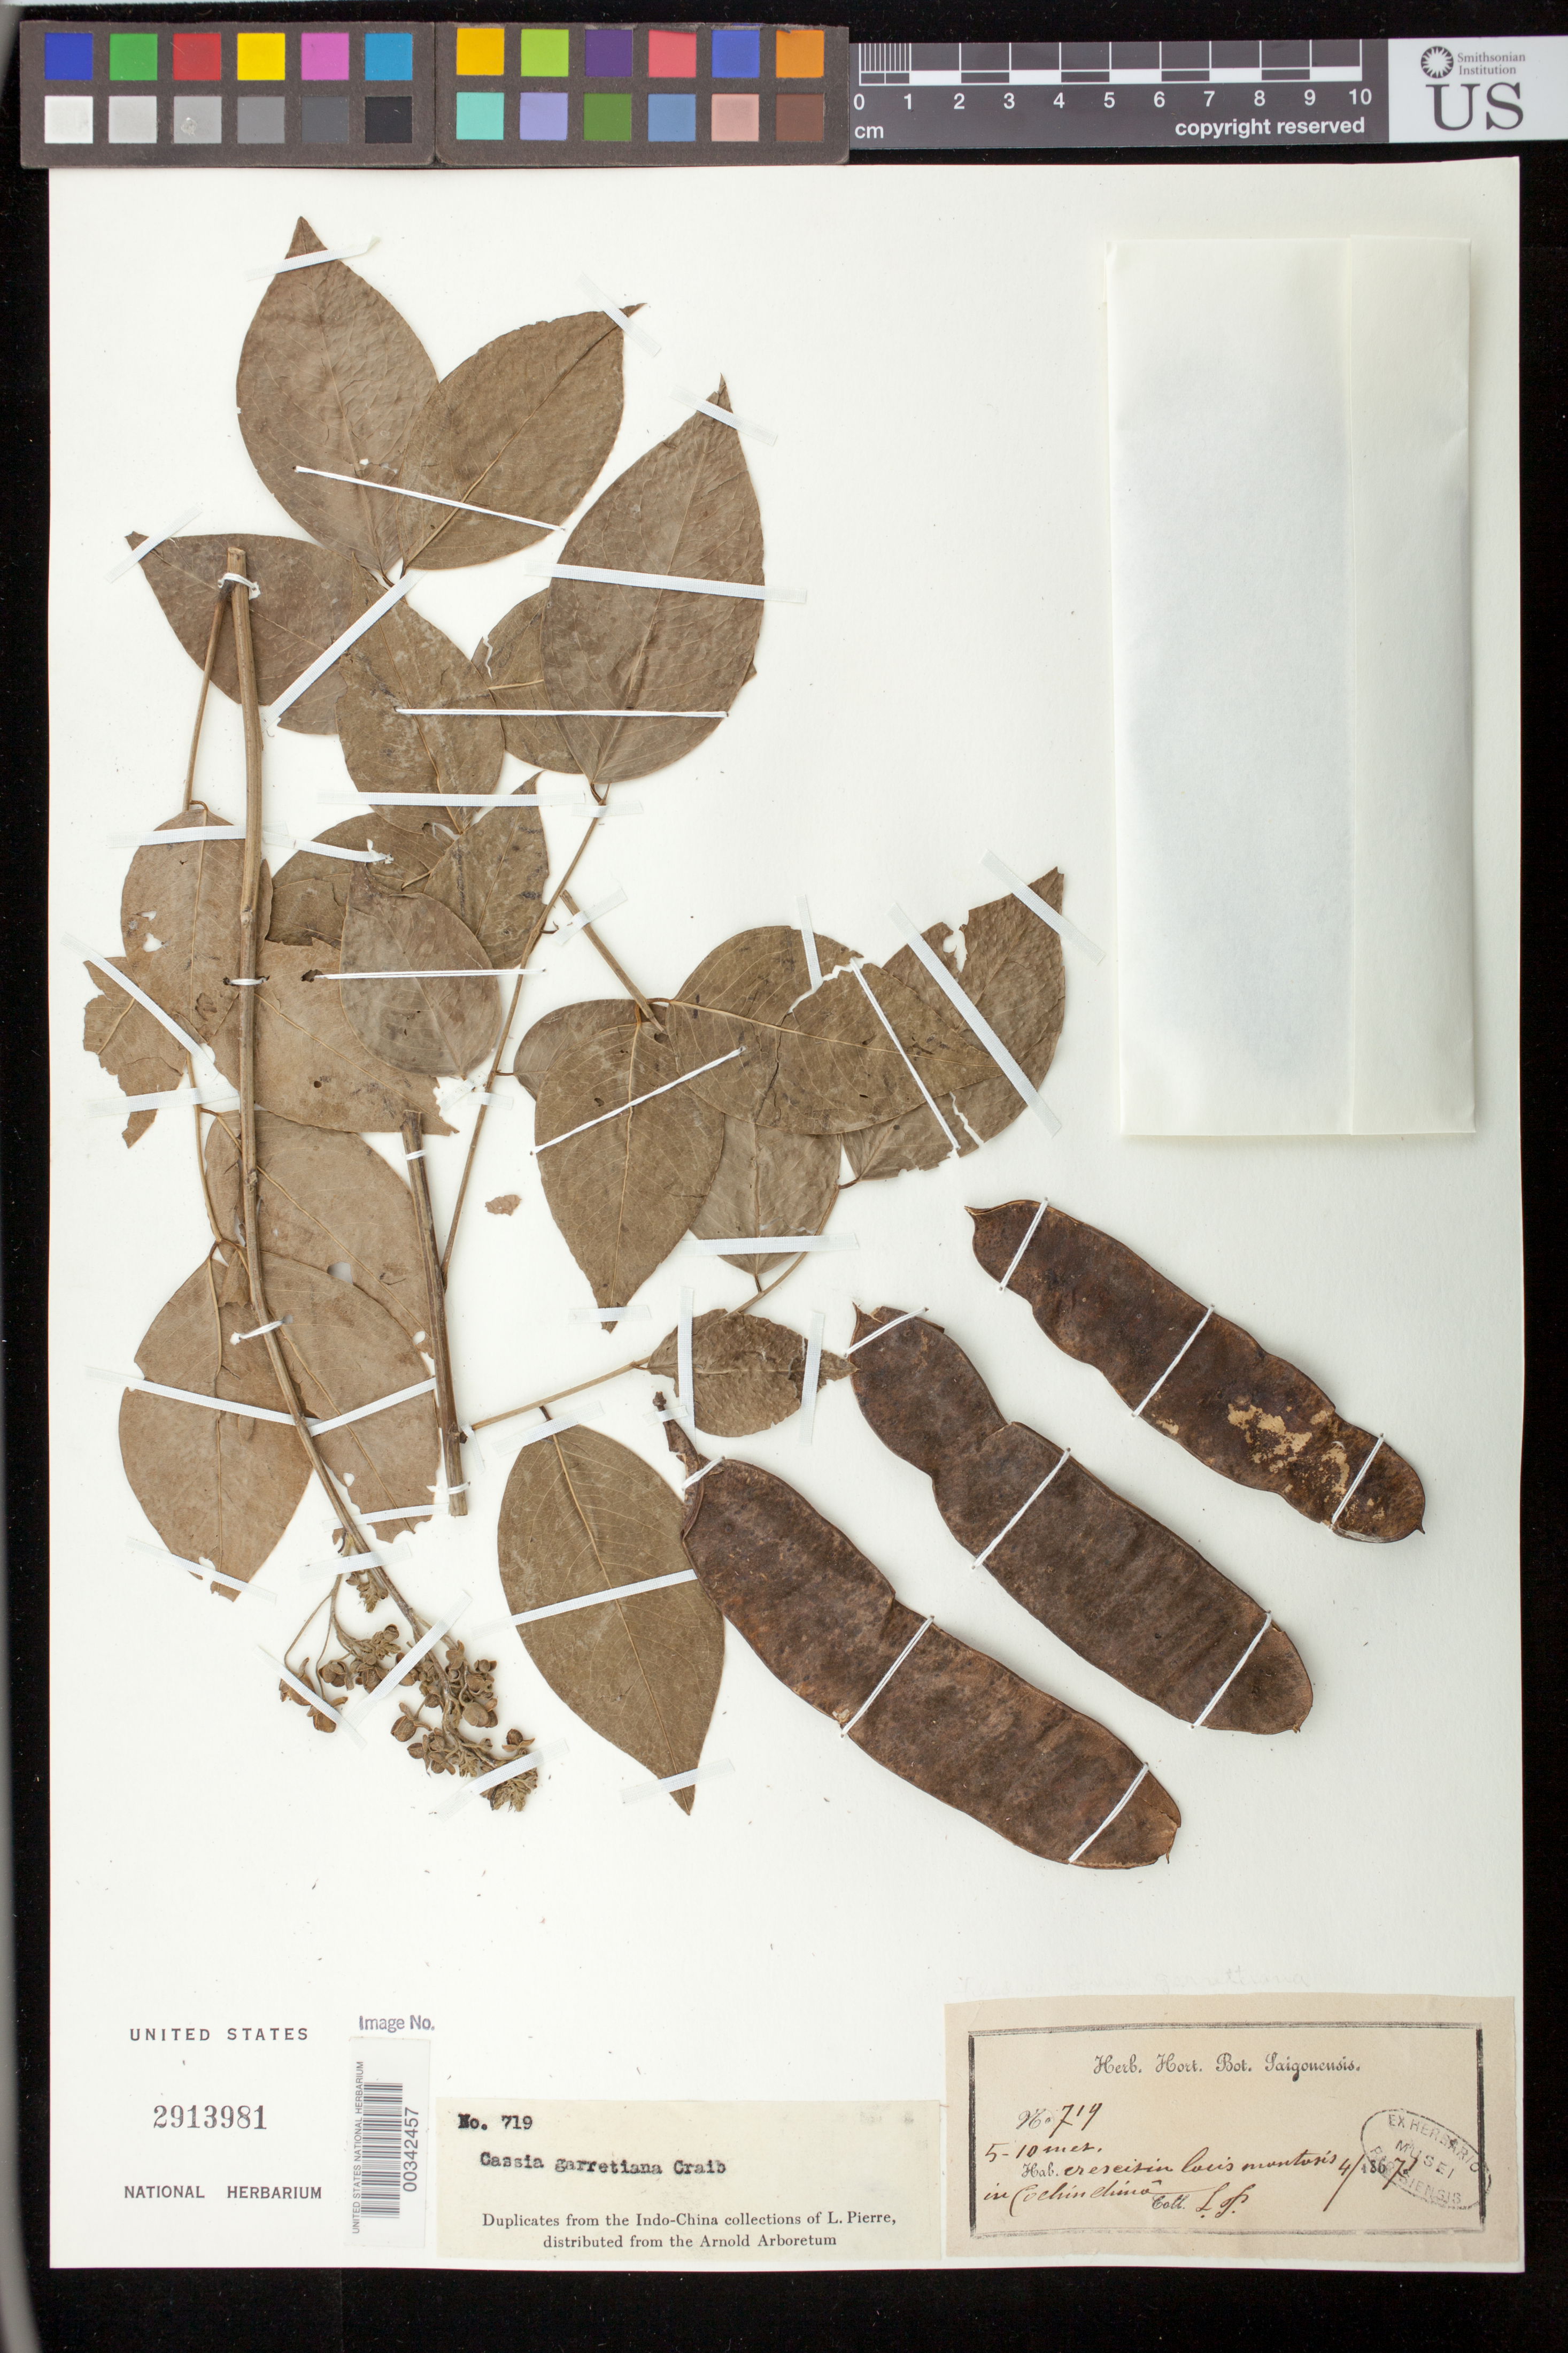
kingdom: Plantae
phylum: Tracheophyta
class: Magnoliopsida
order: Fabales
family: Fabaceae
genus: Senna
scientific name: Senna garrettiana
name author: (Craib) H.S. Irwin & Barneby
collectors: J. Pierre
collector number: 719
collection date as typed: Apr 1867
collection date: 1867-04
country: Vietnam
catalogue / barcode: US 2913981